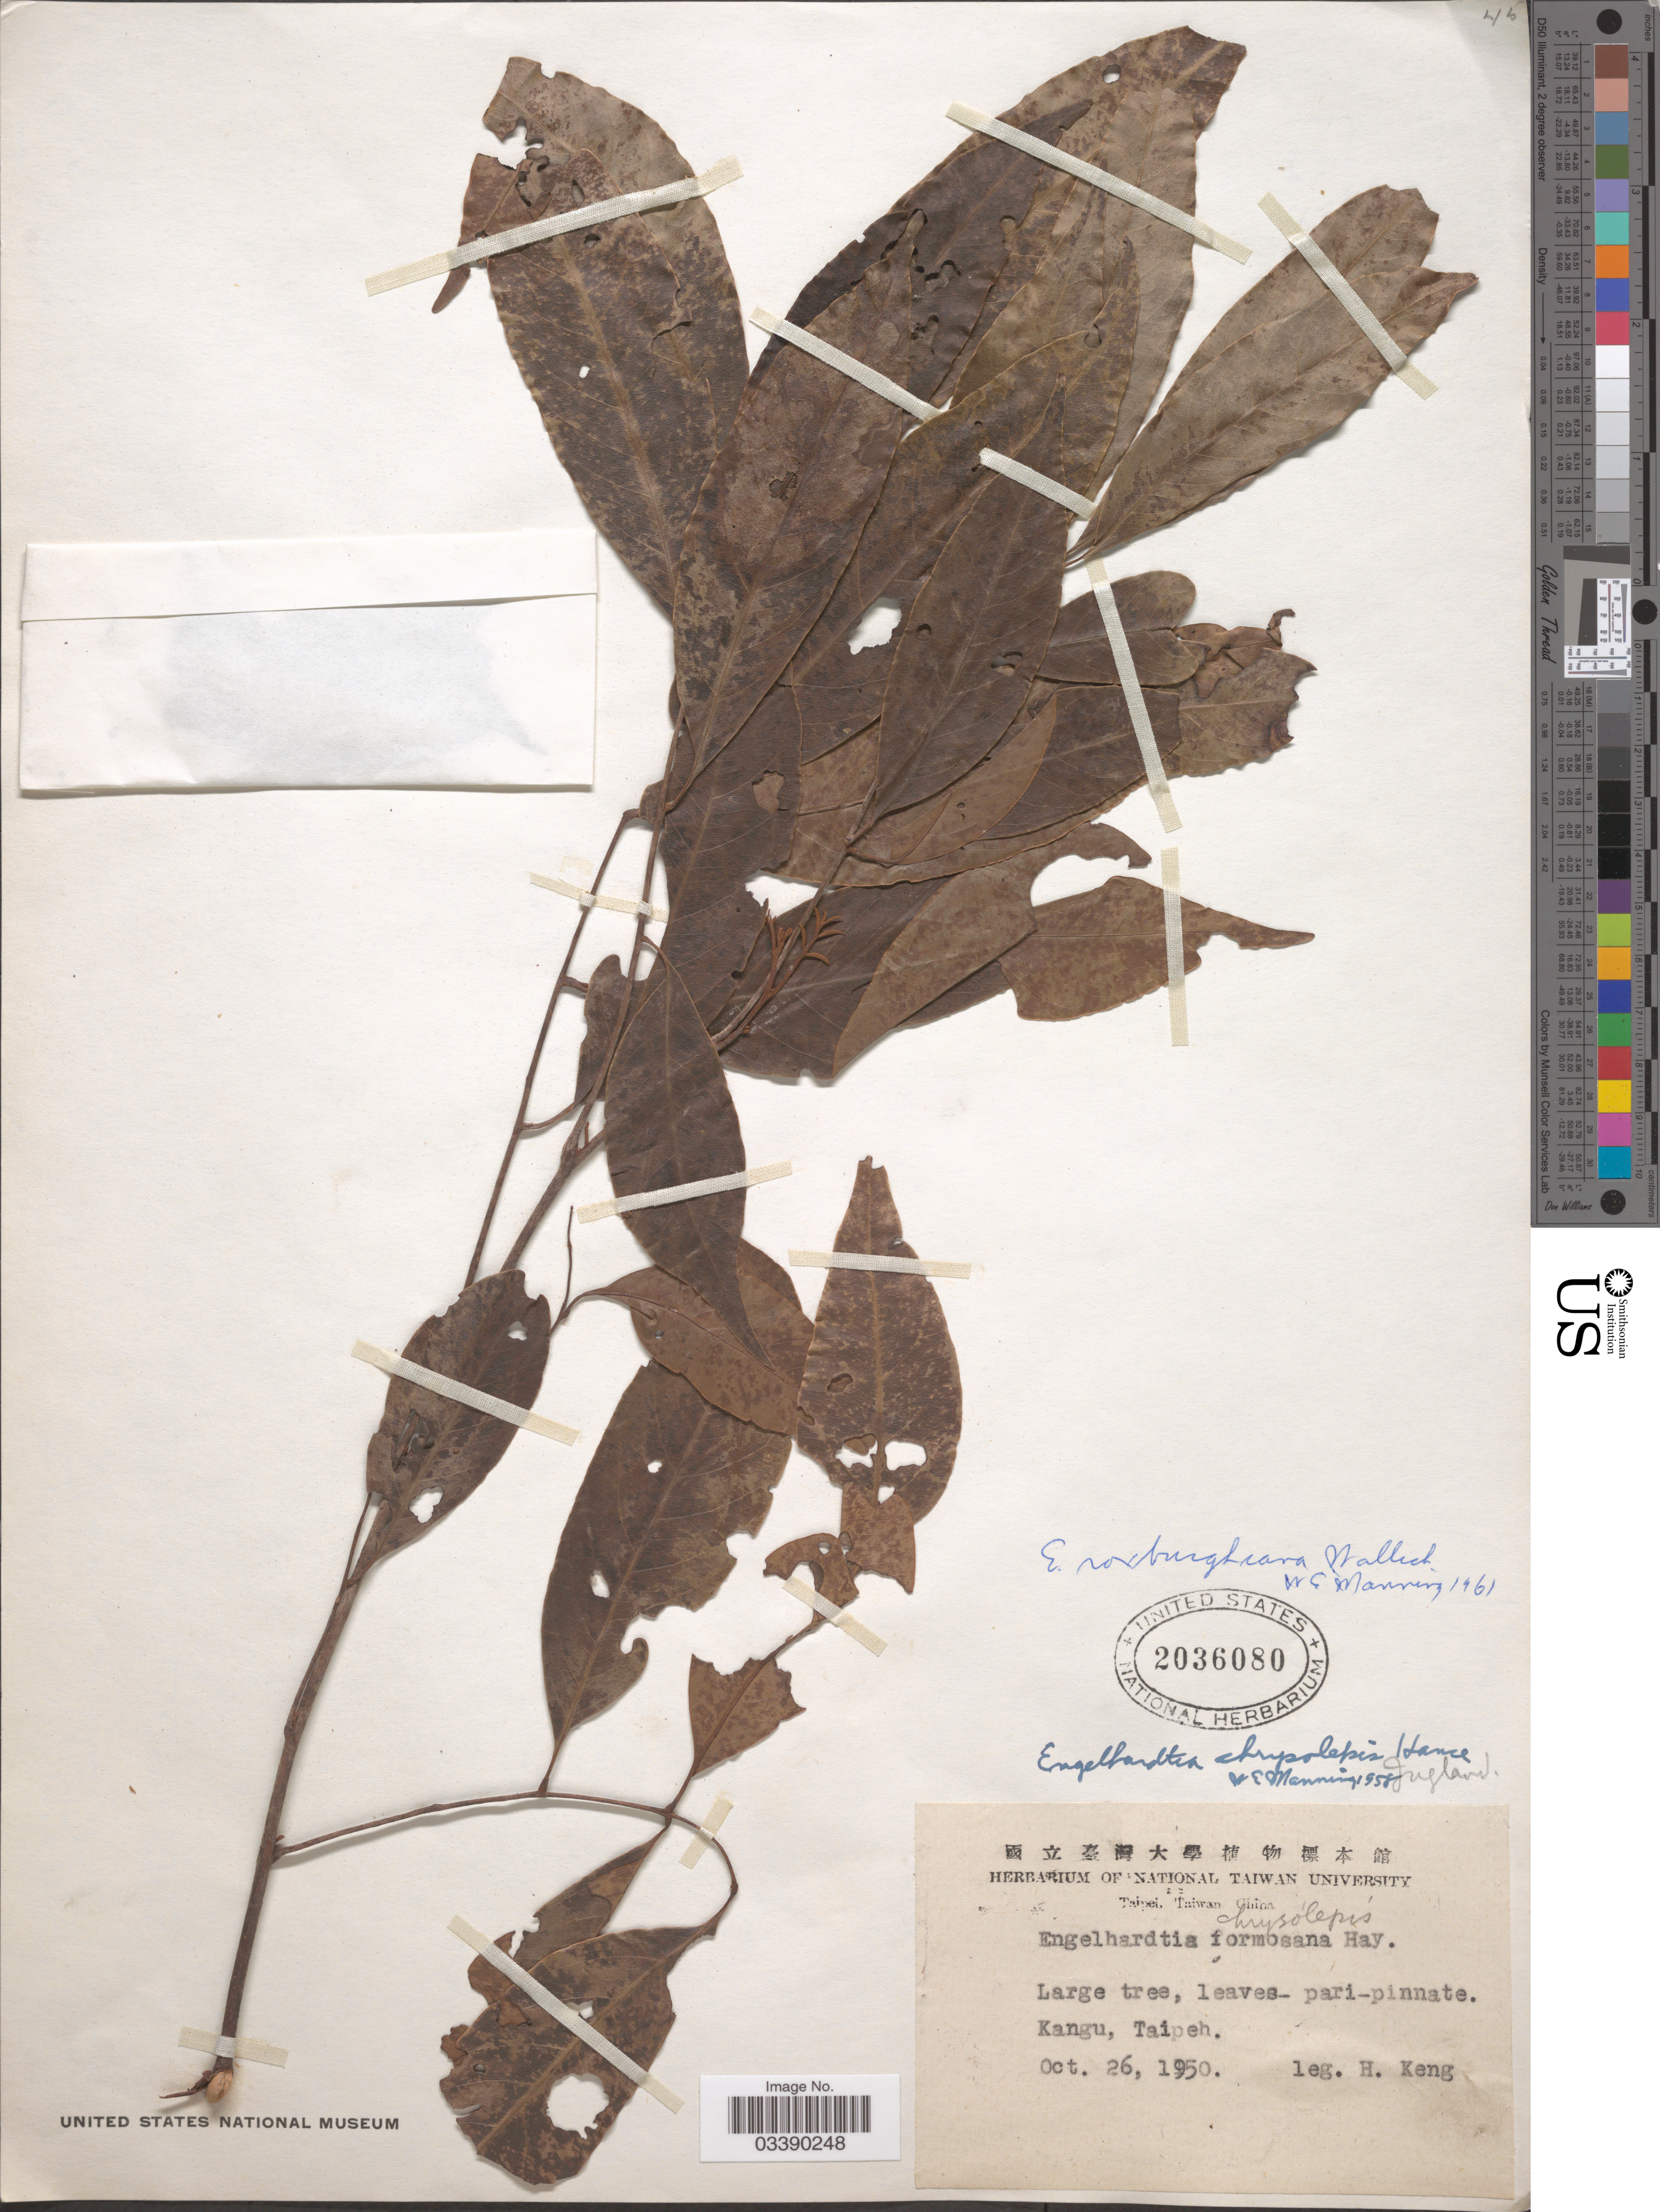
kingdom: Plantae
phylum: Tracheophyta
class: Magnoliopsida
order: Fagales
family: Juglandaceae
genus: Engelhardia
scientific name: Engelhardia roxburghiana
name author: Lindl.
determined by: Strong, M. T., (US), Smithsonian Institution - National Museum of Natural History (UNITED STATES)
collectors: H. Keng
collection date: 1950-10-26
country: Taiwan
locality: Kangu, Taipeh.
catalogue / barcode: US 2036080